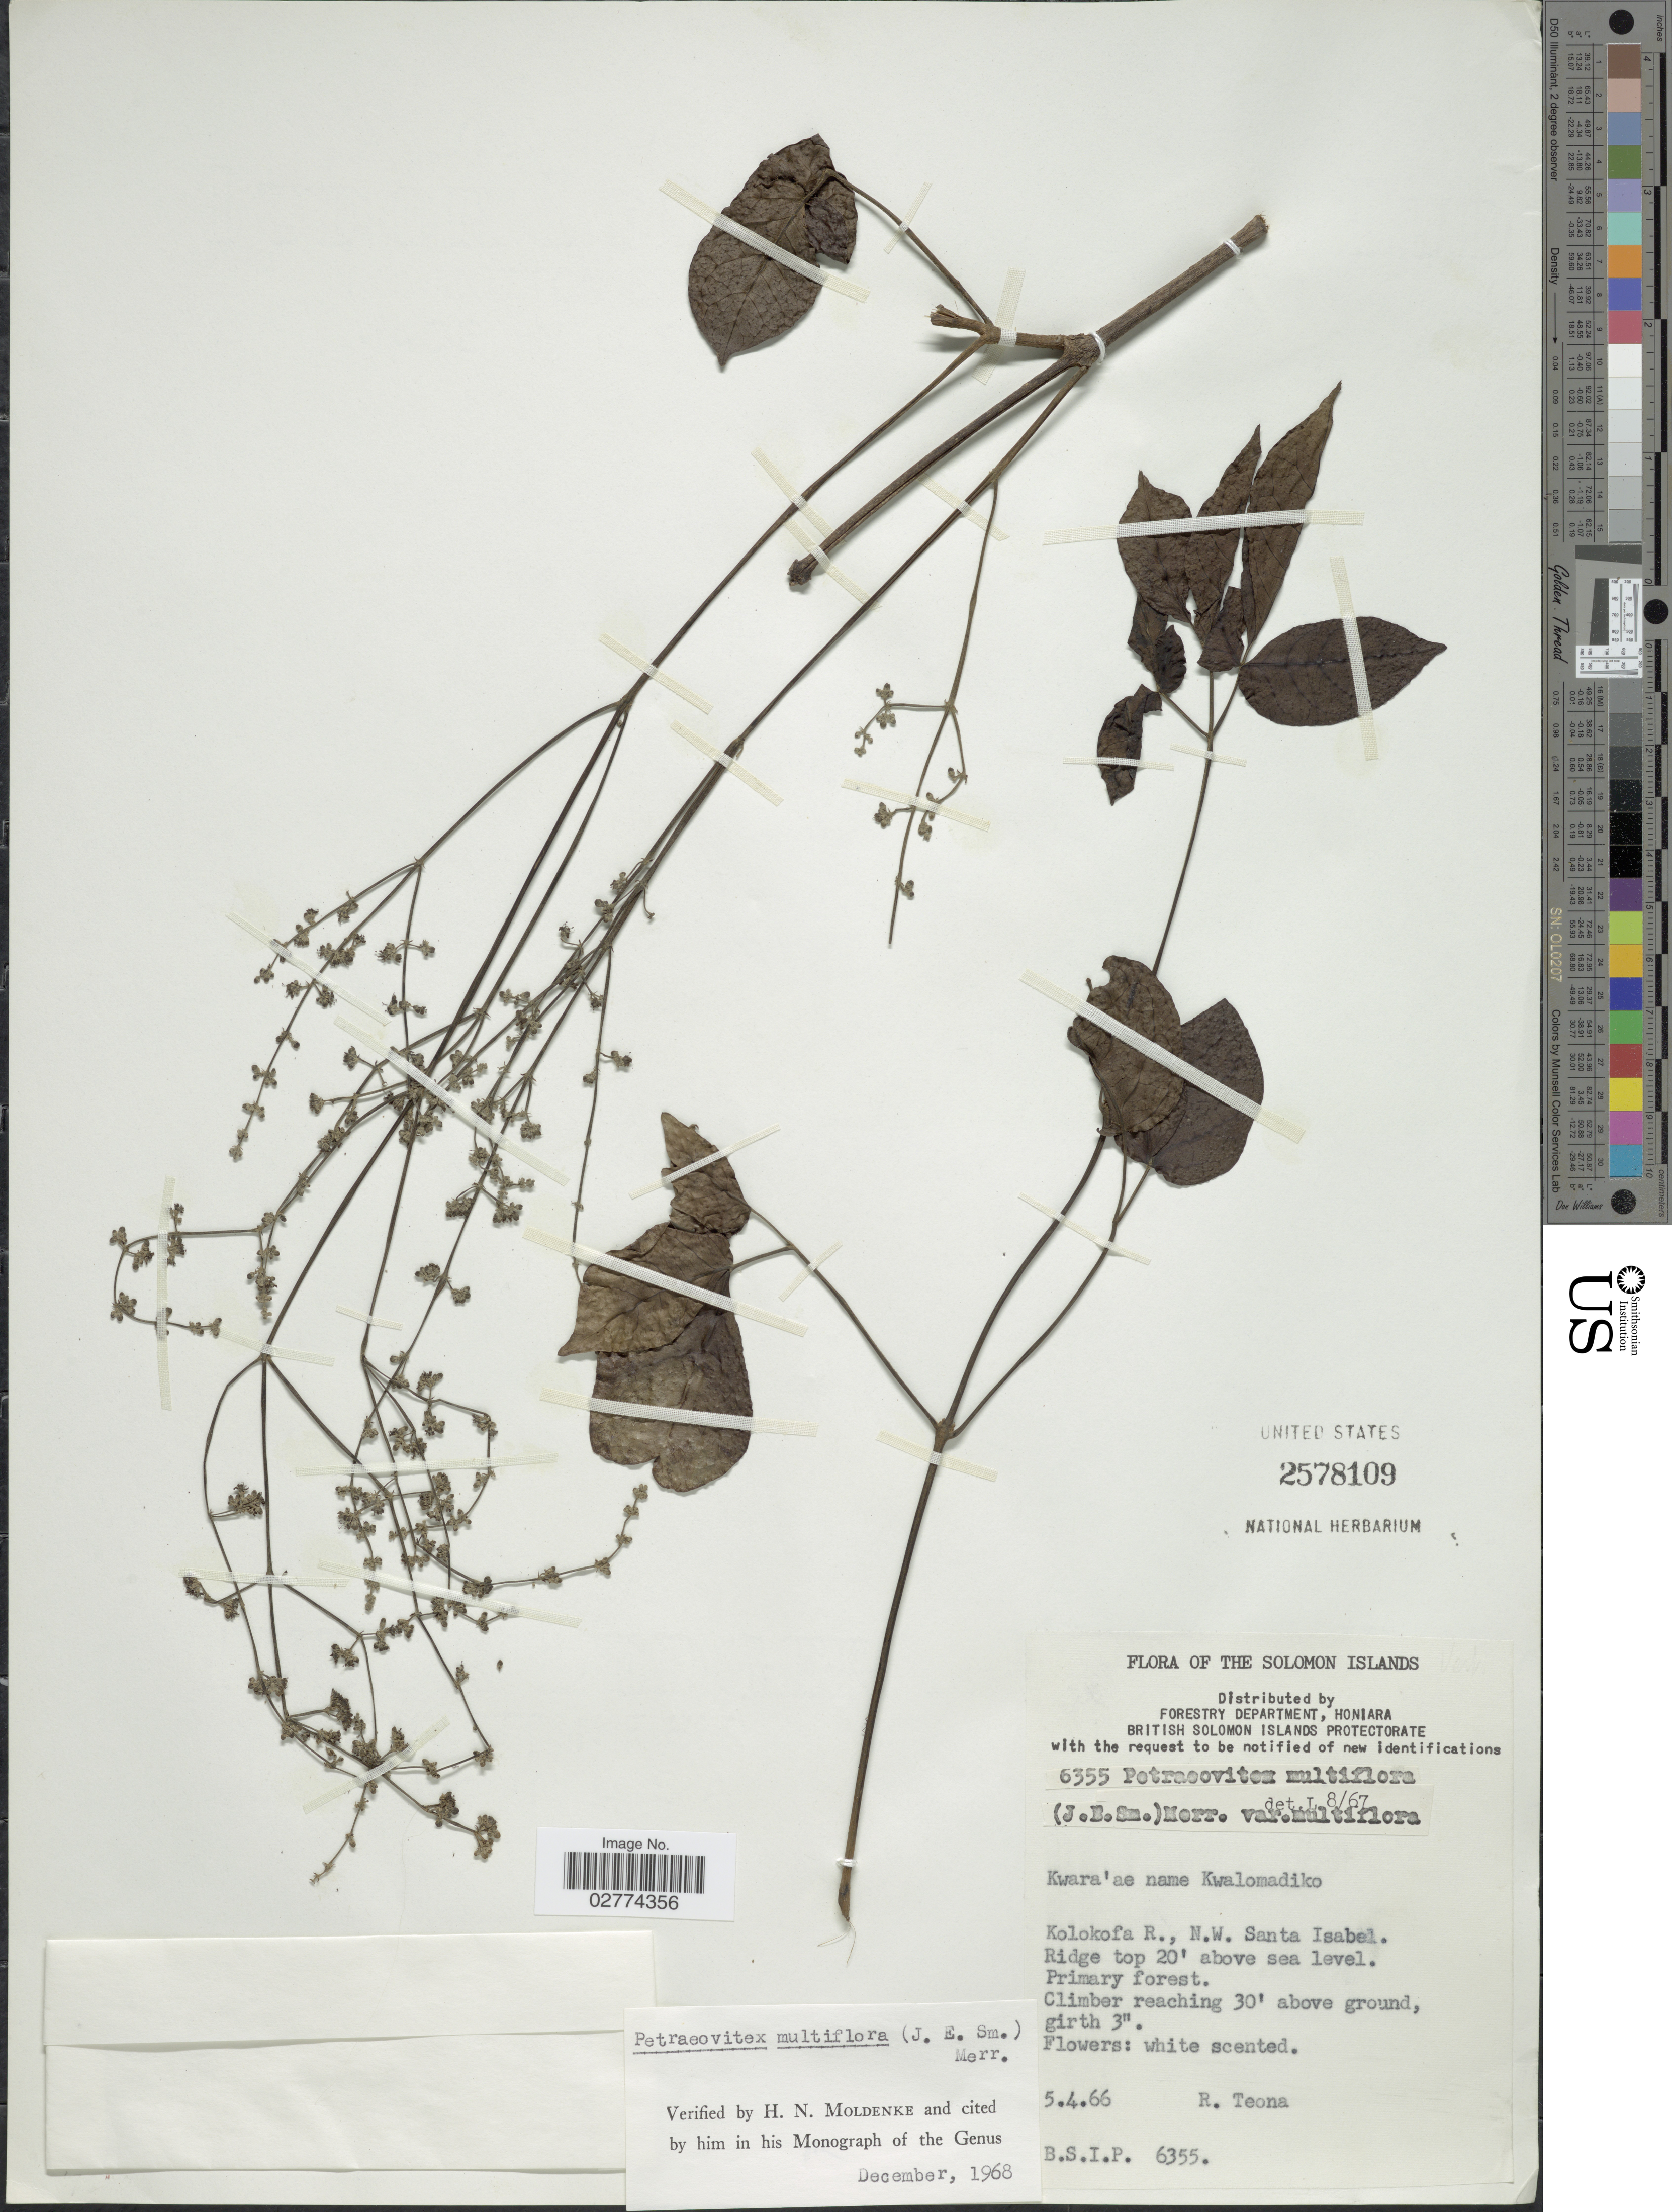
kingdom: Plantae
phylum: Tracheophyta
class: Magnoliopsida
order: Lamiales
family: Lamiaceae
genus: Petraeovitex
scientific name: Petraeovitex multiflora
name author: (Small) Merr.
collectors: R. Teona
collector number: BSIP6355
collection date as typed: Transcribed d/m/y: 5/4/66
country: Solomon Islands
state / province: Solomon Islands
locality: Kolofa R., N.W. Santa Isabel.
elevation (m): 6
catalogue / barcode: US 2578109